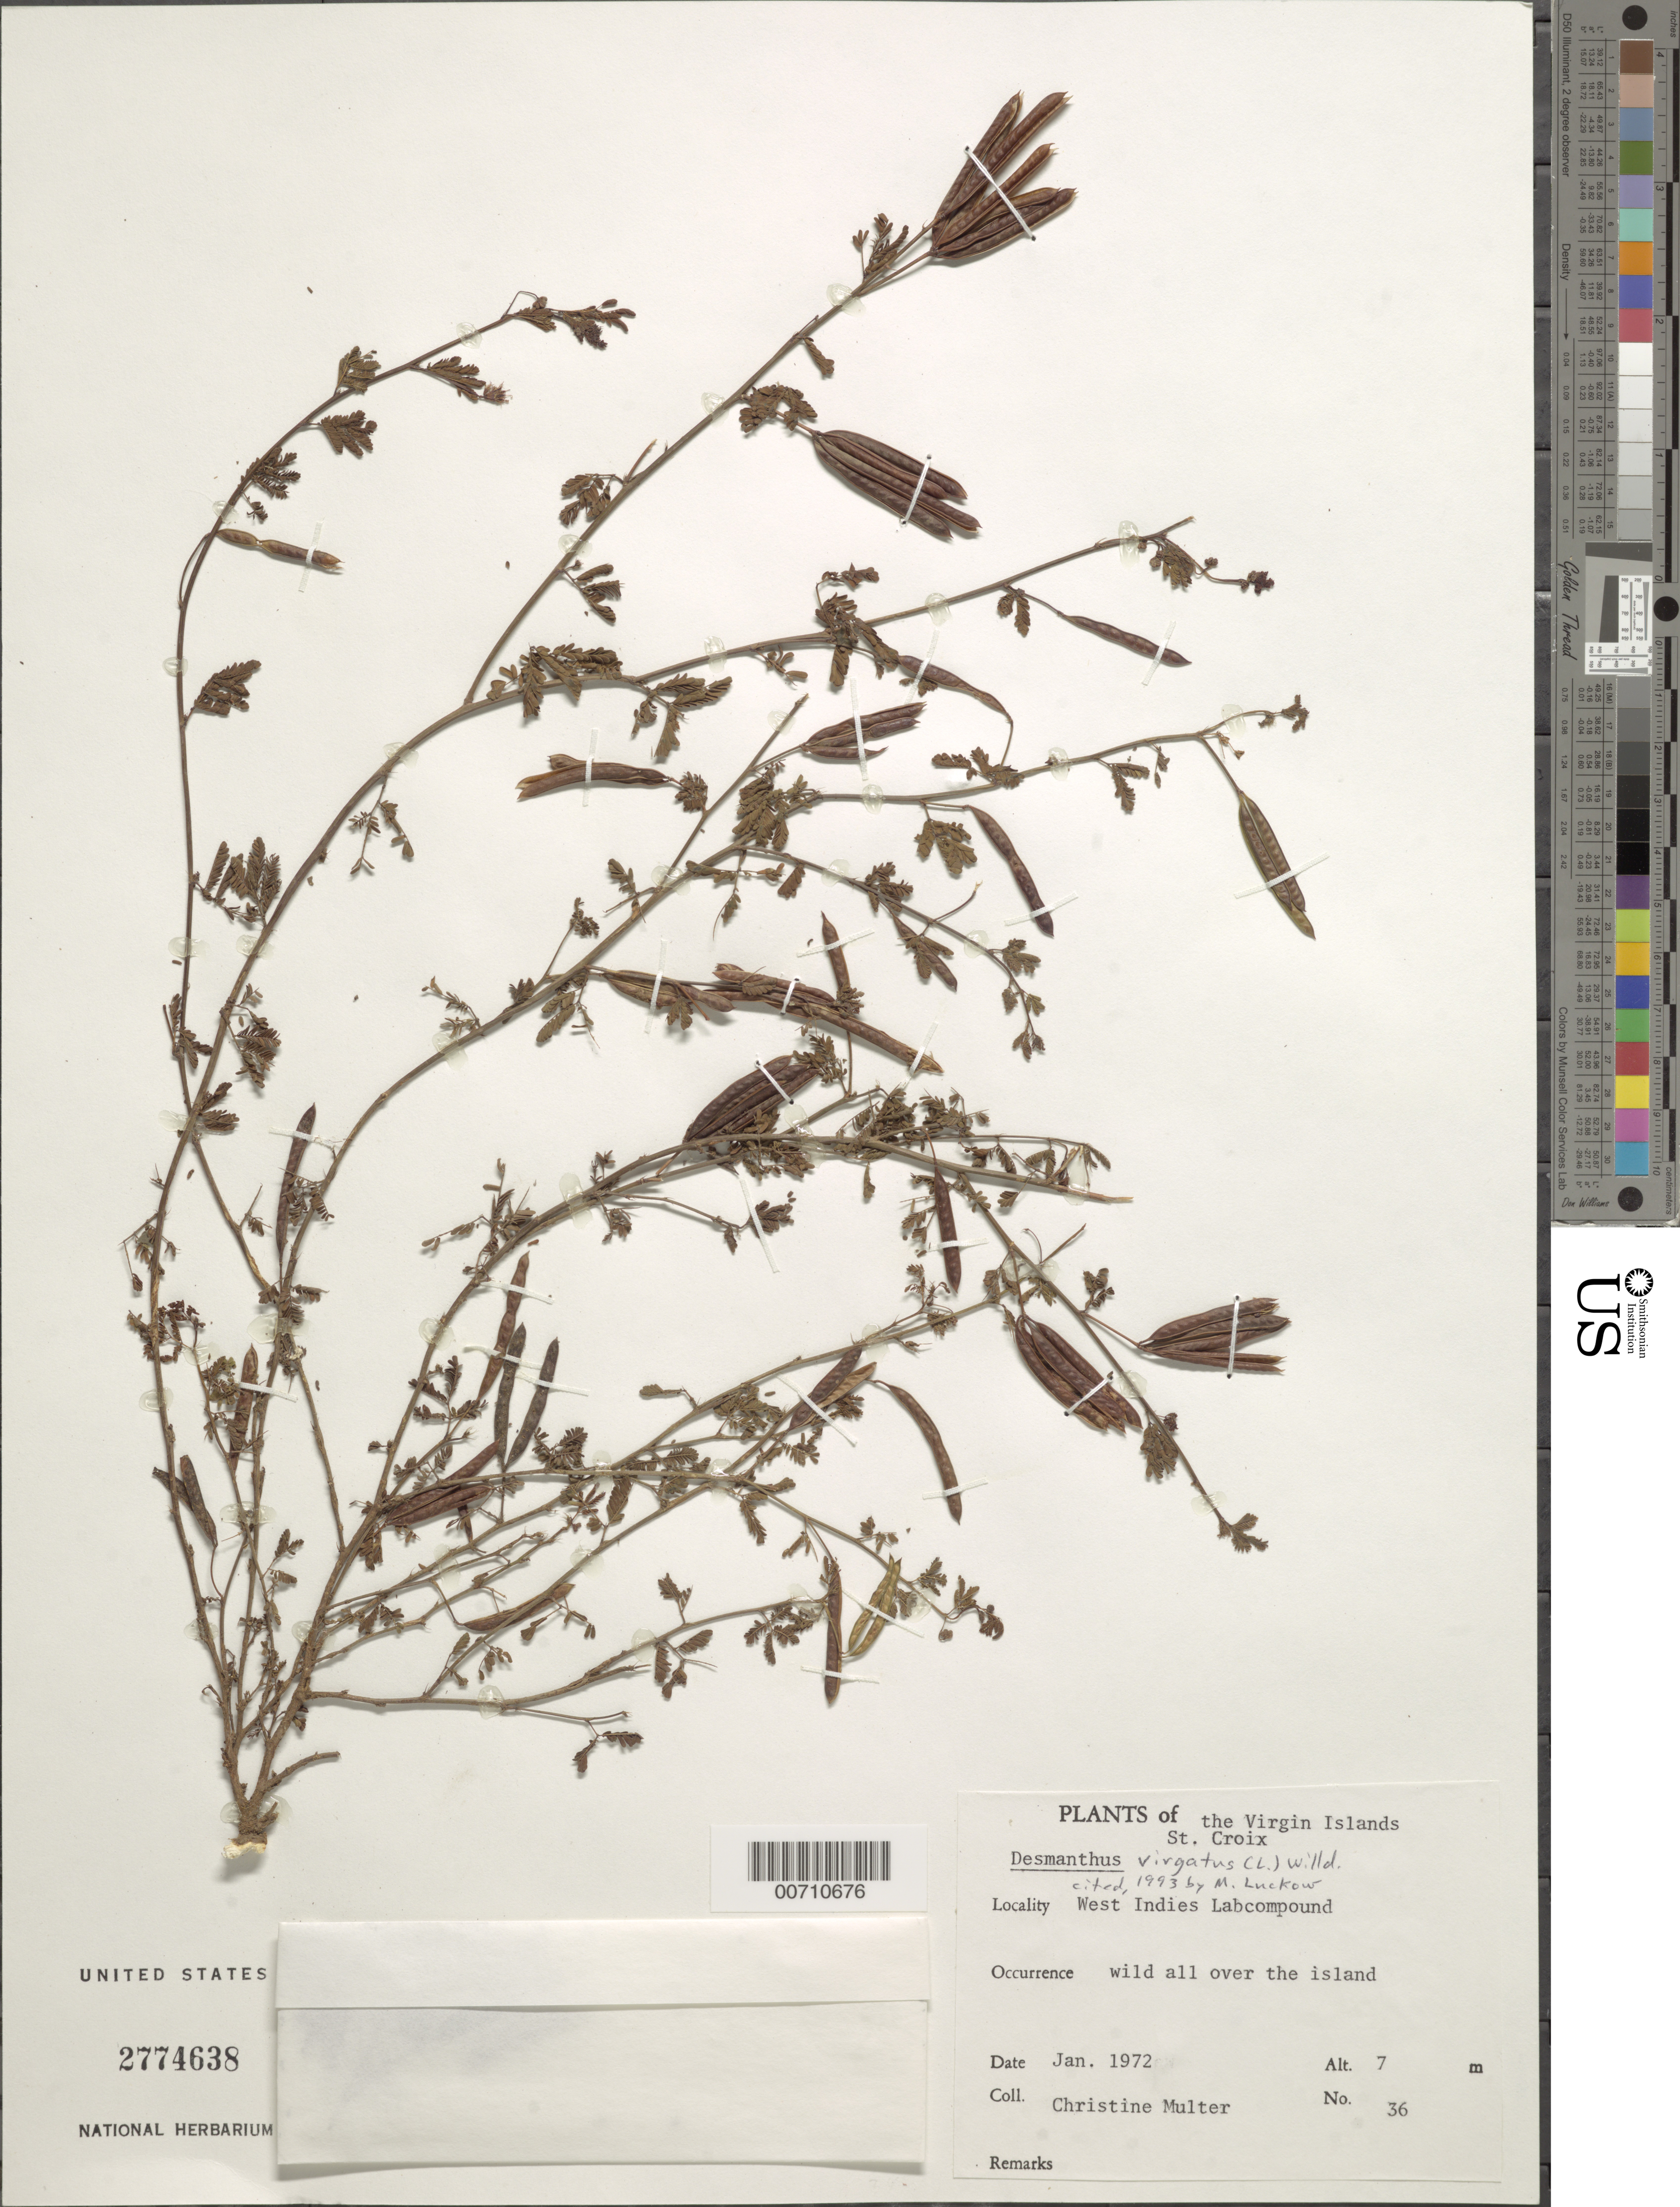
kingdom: Plantae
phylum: Tracheophyta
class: Magnoliopsida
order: Fabales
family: Fabaceae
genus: Desmanthus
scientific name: Desmanthus virgatus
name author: (L.) Willd.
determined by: Luckow, M. A.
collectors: C. Multer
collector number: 36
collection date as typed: Jan 1972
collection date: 1972-01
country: U.S. Virgin Islands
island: St. Croix Island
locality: West Indies Lab. Compound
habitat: All over Island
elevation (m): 7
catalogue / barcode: US 2774638